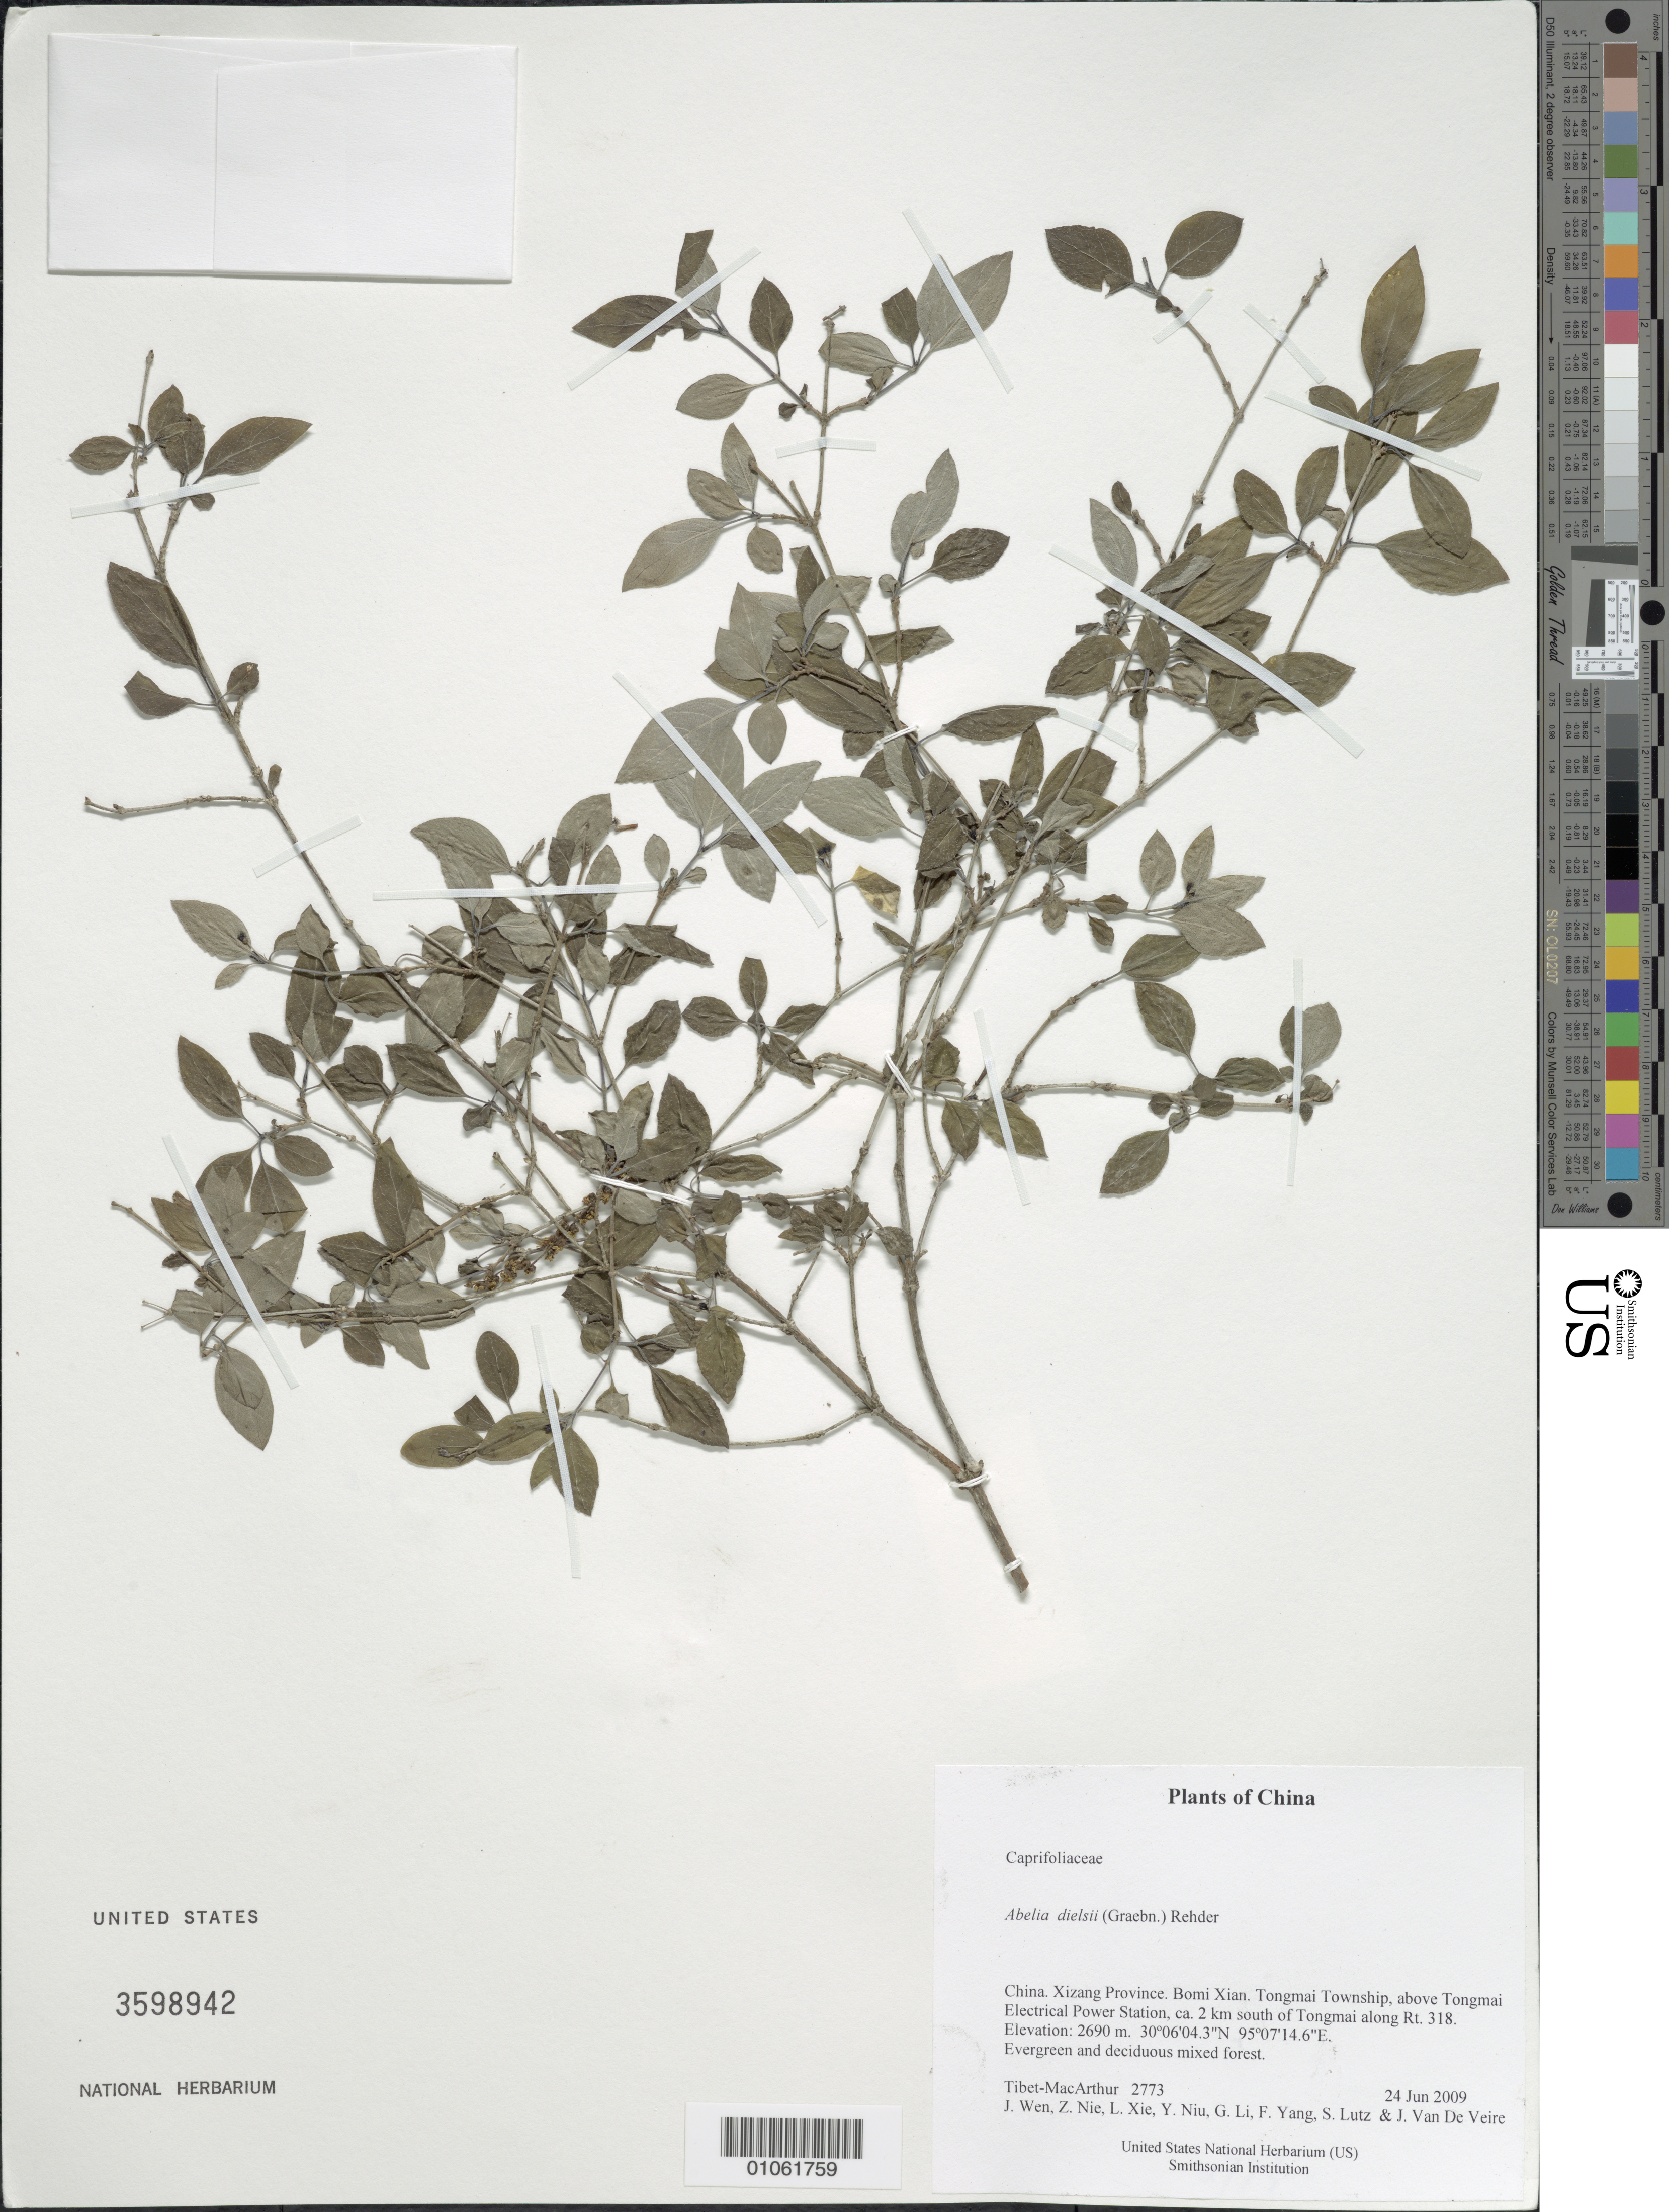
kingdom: Plantae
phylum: Tracheophyta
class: Magnoliopsida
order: Dipsacales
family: Caprifoliaceae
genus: Abelia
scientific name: Abelia dielsii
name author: (Graebn.) Rehder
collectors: Tibet-MacArthur, J. Wen, Z. Nie, L. Xie, Y. Niu, G. Li, F. Yang, S. Lutz & J. Van De Veire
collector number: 2773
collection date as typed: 24 Jun 2009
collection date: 2009-06-24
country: China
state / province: Xizang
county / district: Bomi Xian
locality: Tongmai Township, above Tongmai Electrical Power Station, ca. 2 km south of Tongmai along Rt. 318.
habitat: Evergreen and deciduous mixed forest.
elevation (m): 2690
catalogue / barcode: US 3598942